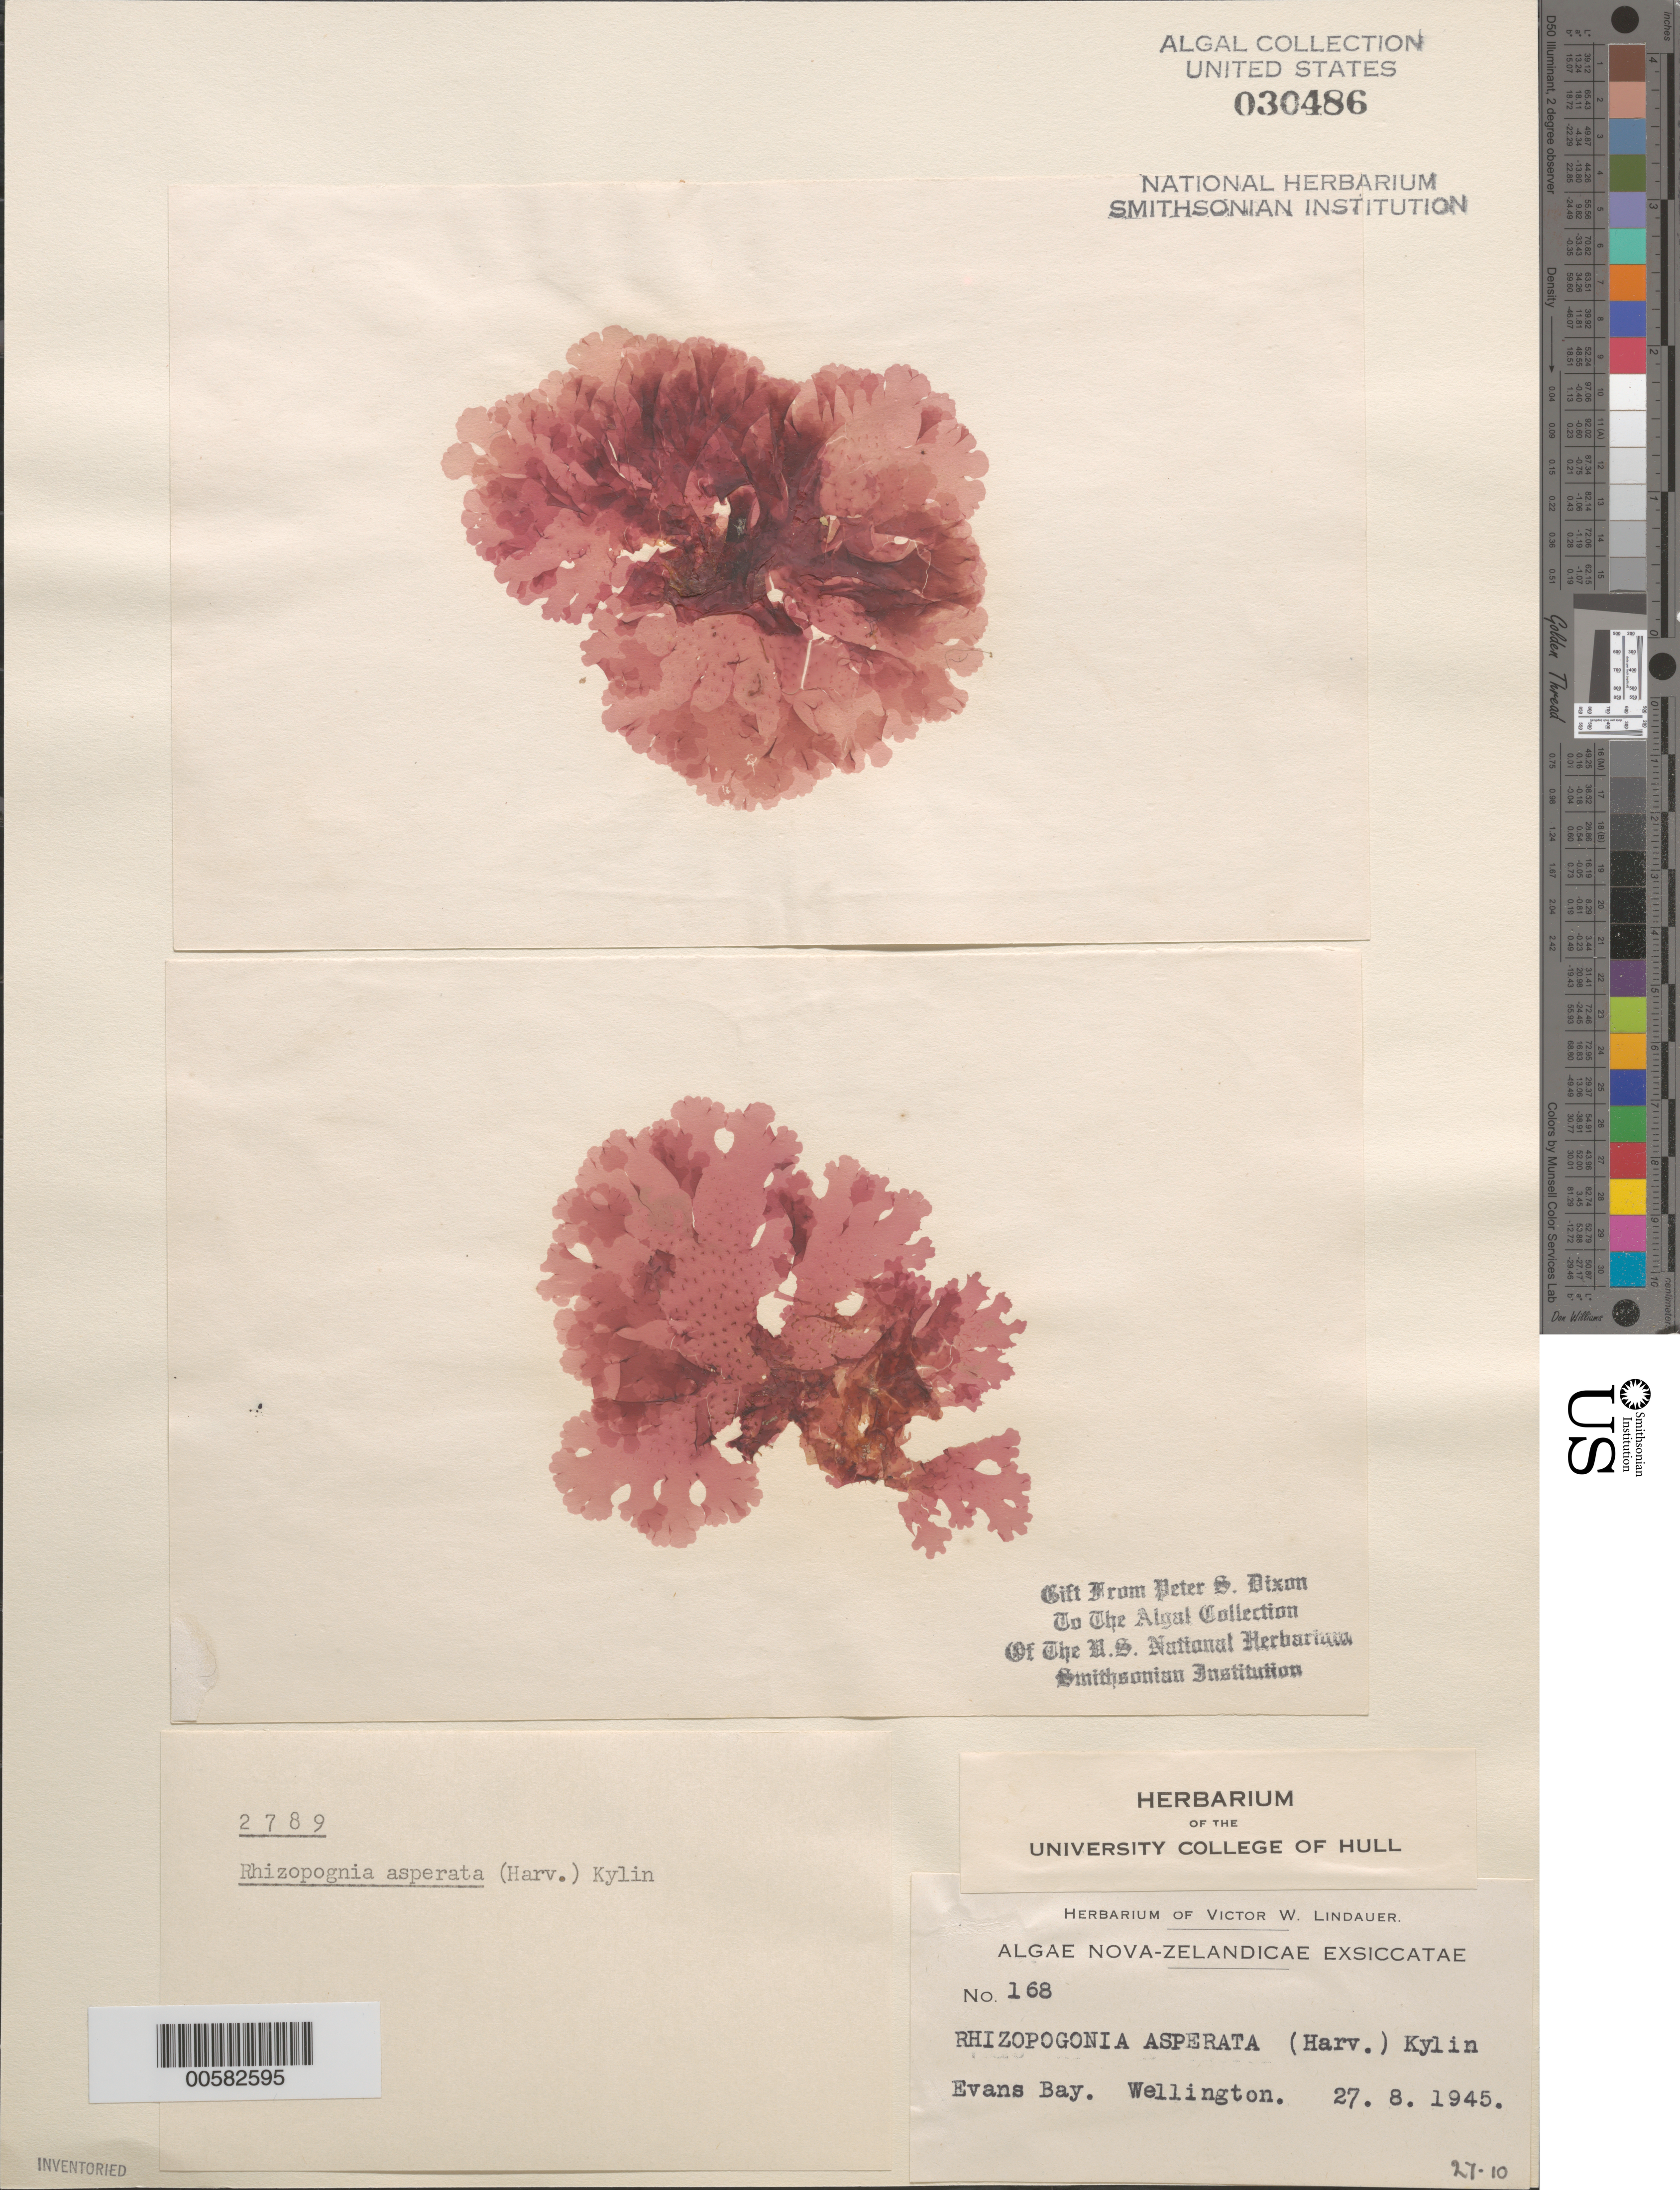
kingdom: Plantae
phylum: Rhodophyta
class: Florideophyceae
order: Gigartinales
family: Kallymeniaceae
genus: Rhizopogonia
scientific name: Rhizopogonia asperata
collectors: V. Lindauer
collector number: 168 & PSD 2789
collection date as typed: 27 Aug 1945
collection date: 1945-08-27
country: New Zealand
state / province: Wellington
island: North Island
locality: Evans Bay, Wellington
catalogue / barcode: US 30486